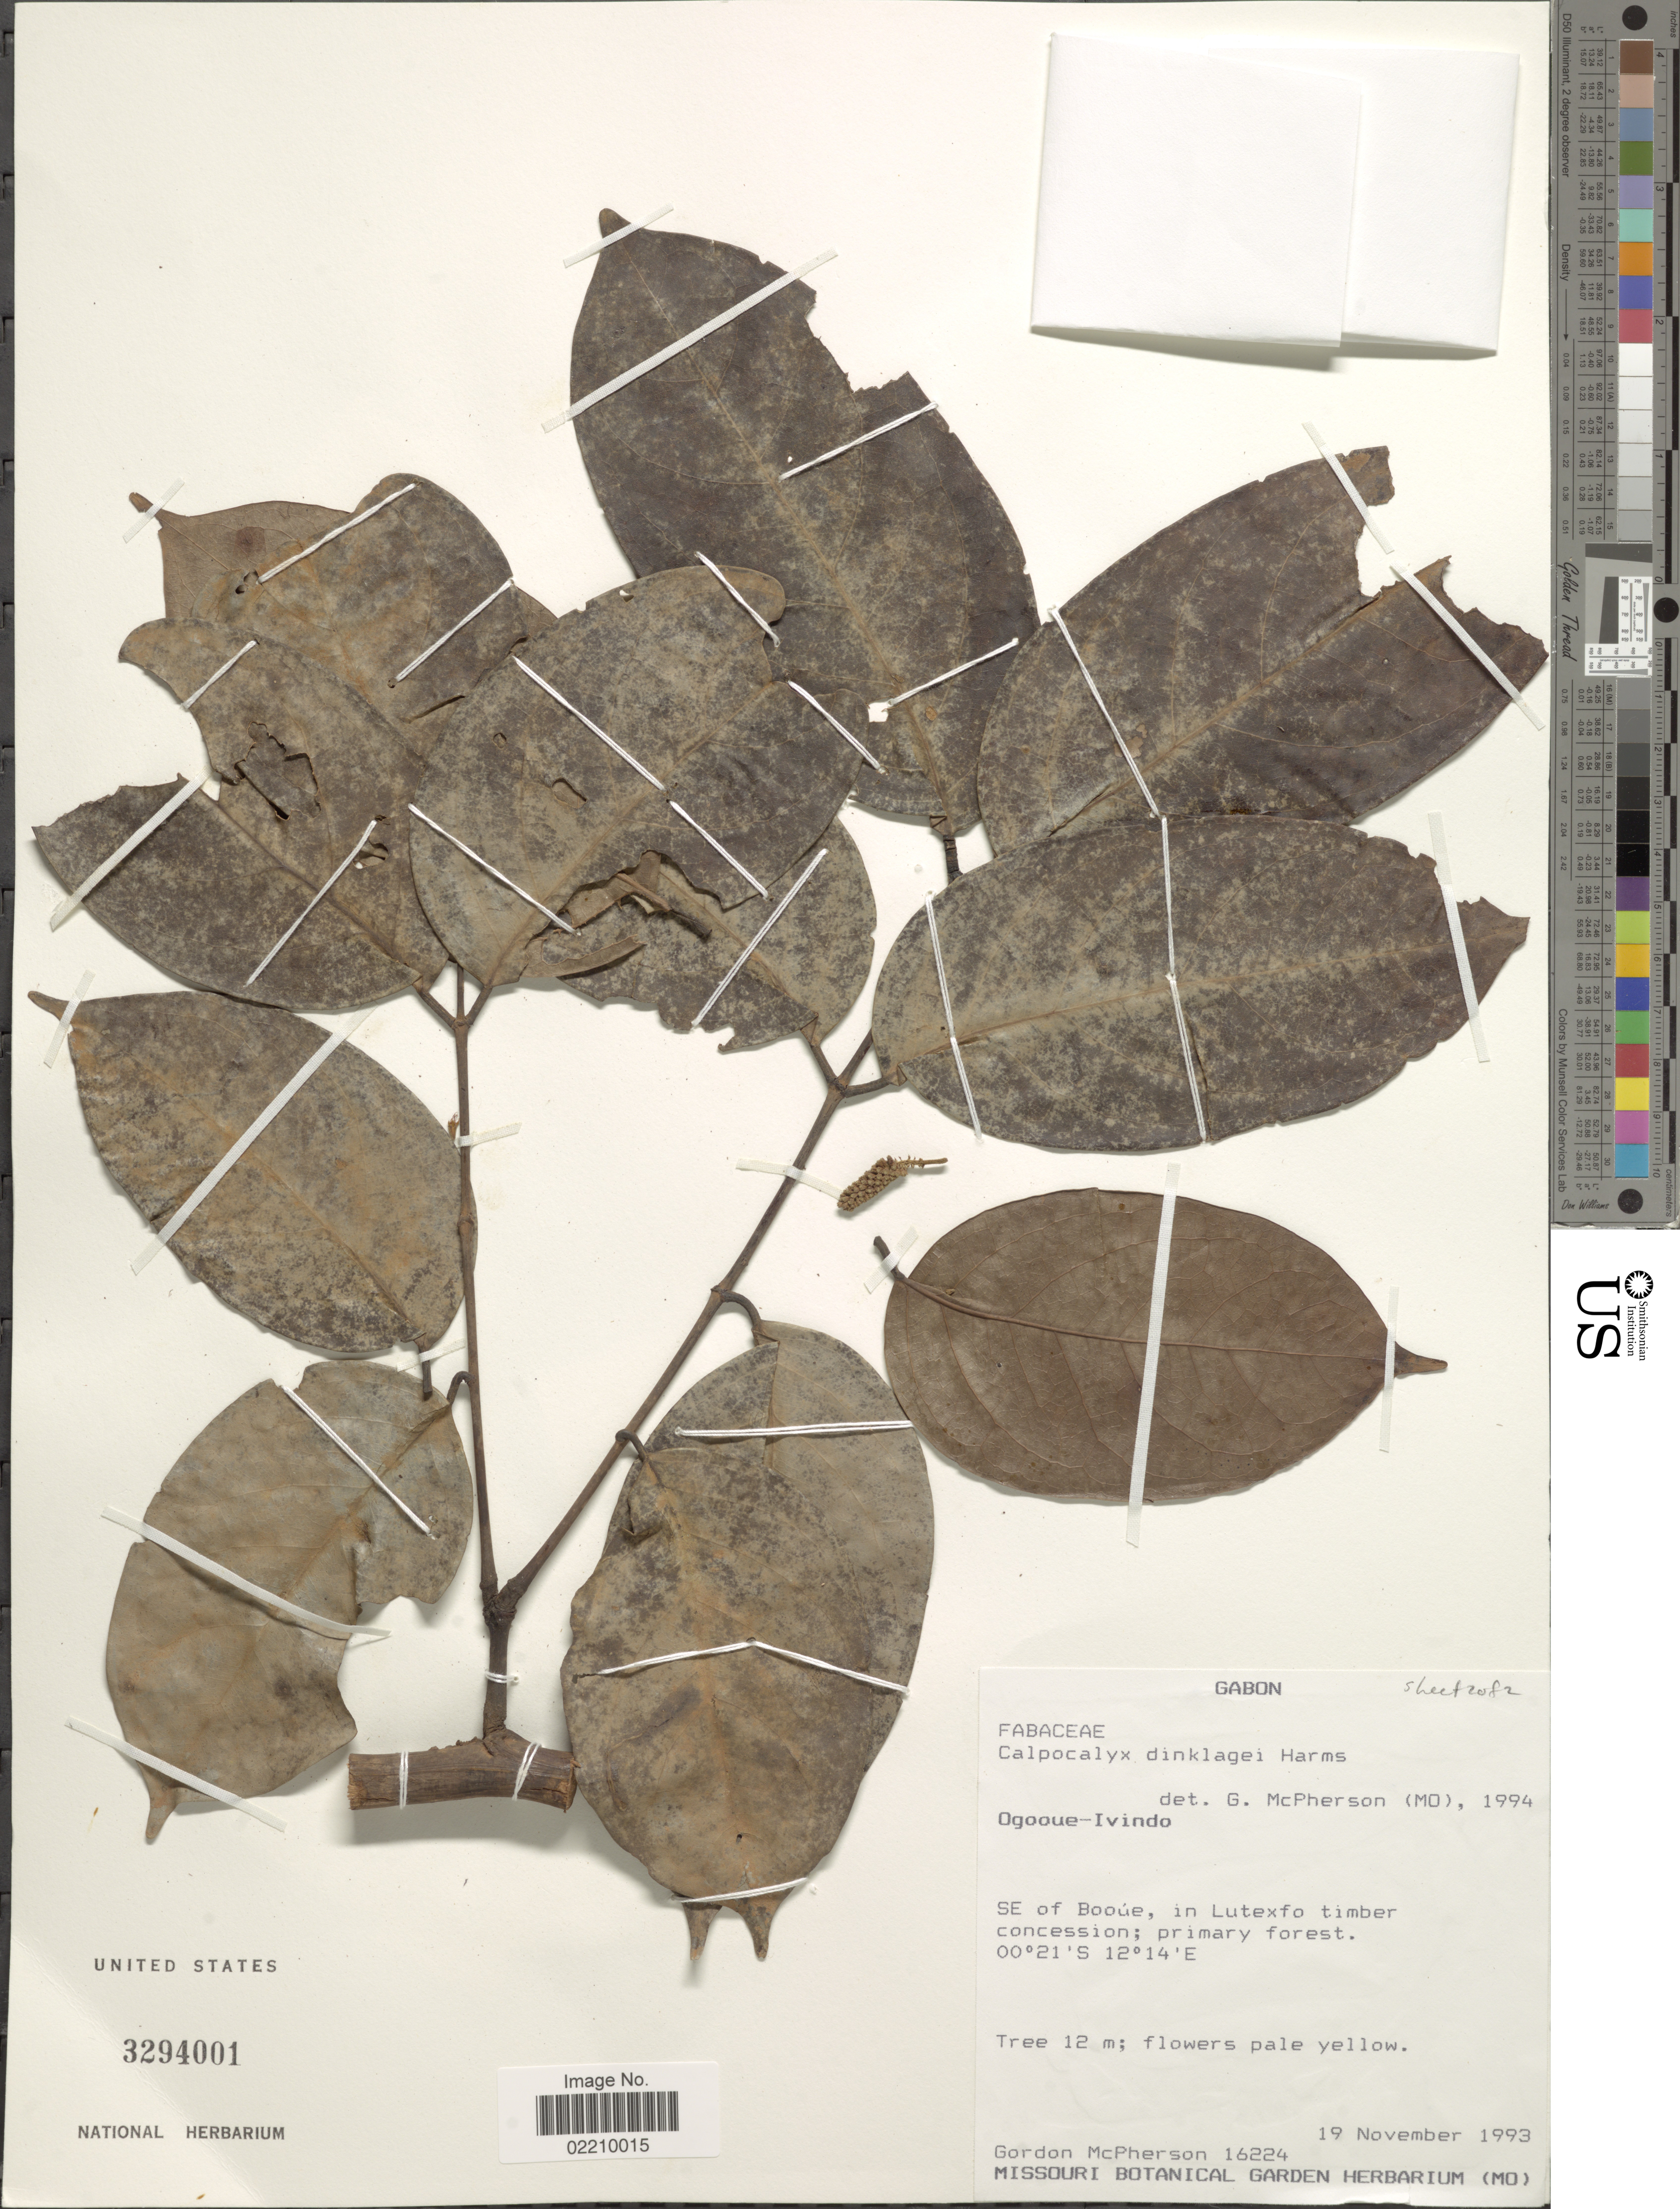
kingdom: Plantae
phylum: Tracheophyta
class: Magnoliopsida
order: Fabales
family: Fabaceae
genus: Calpocalyx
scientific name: Calpocalyx dinklagei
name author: Harms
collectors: G. D. McPherson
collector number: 16224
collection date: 1993-11-19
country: Gabon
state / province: Ogooue-Ivindo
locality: Se of Booue, in Lutexfo timber concession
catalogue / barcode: US 3294001